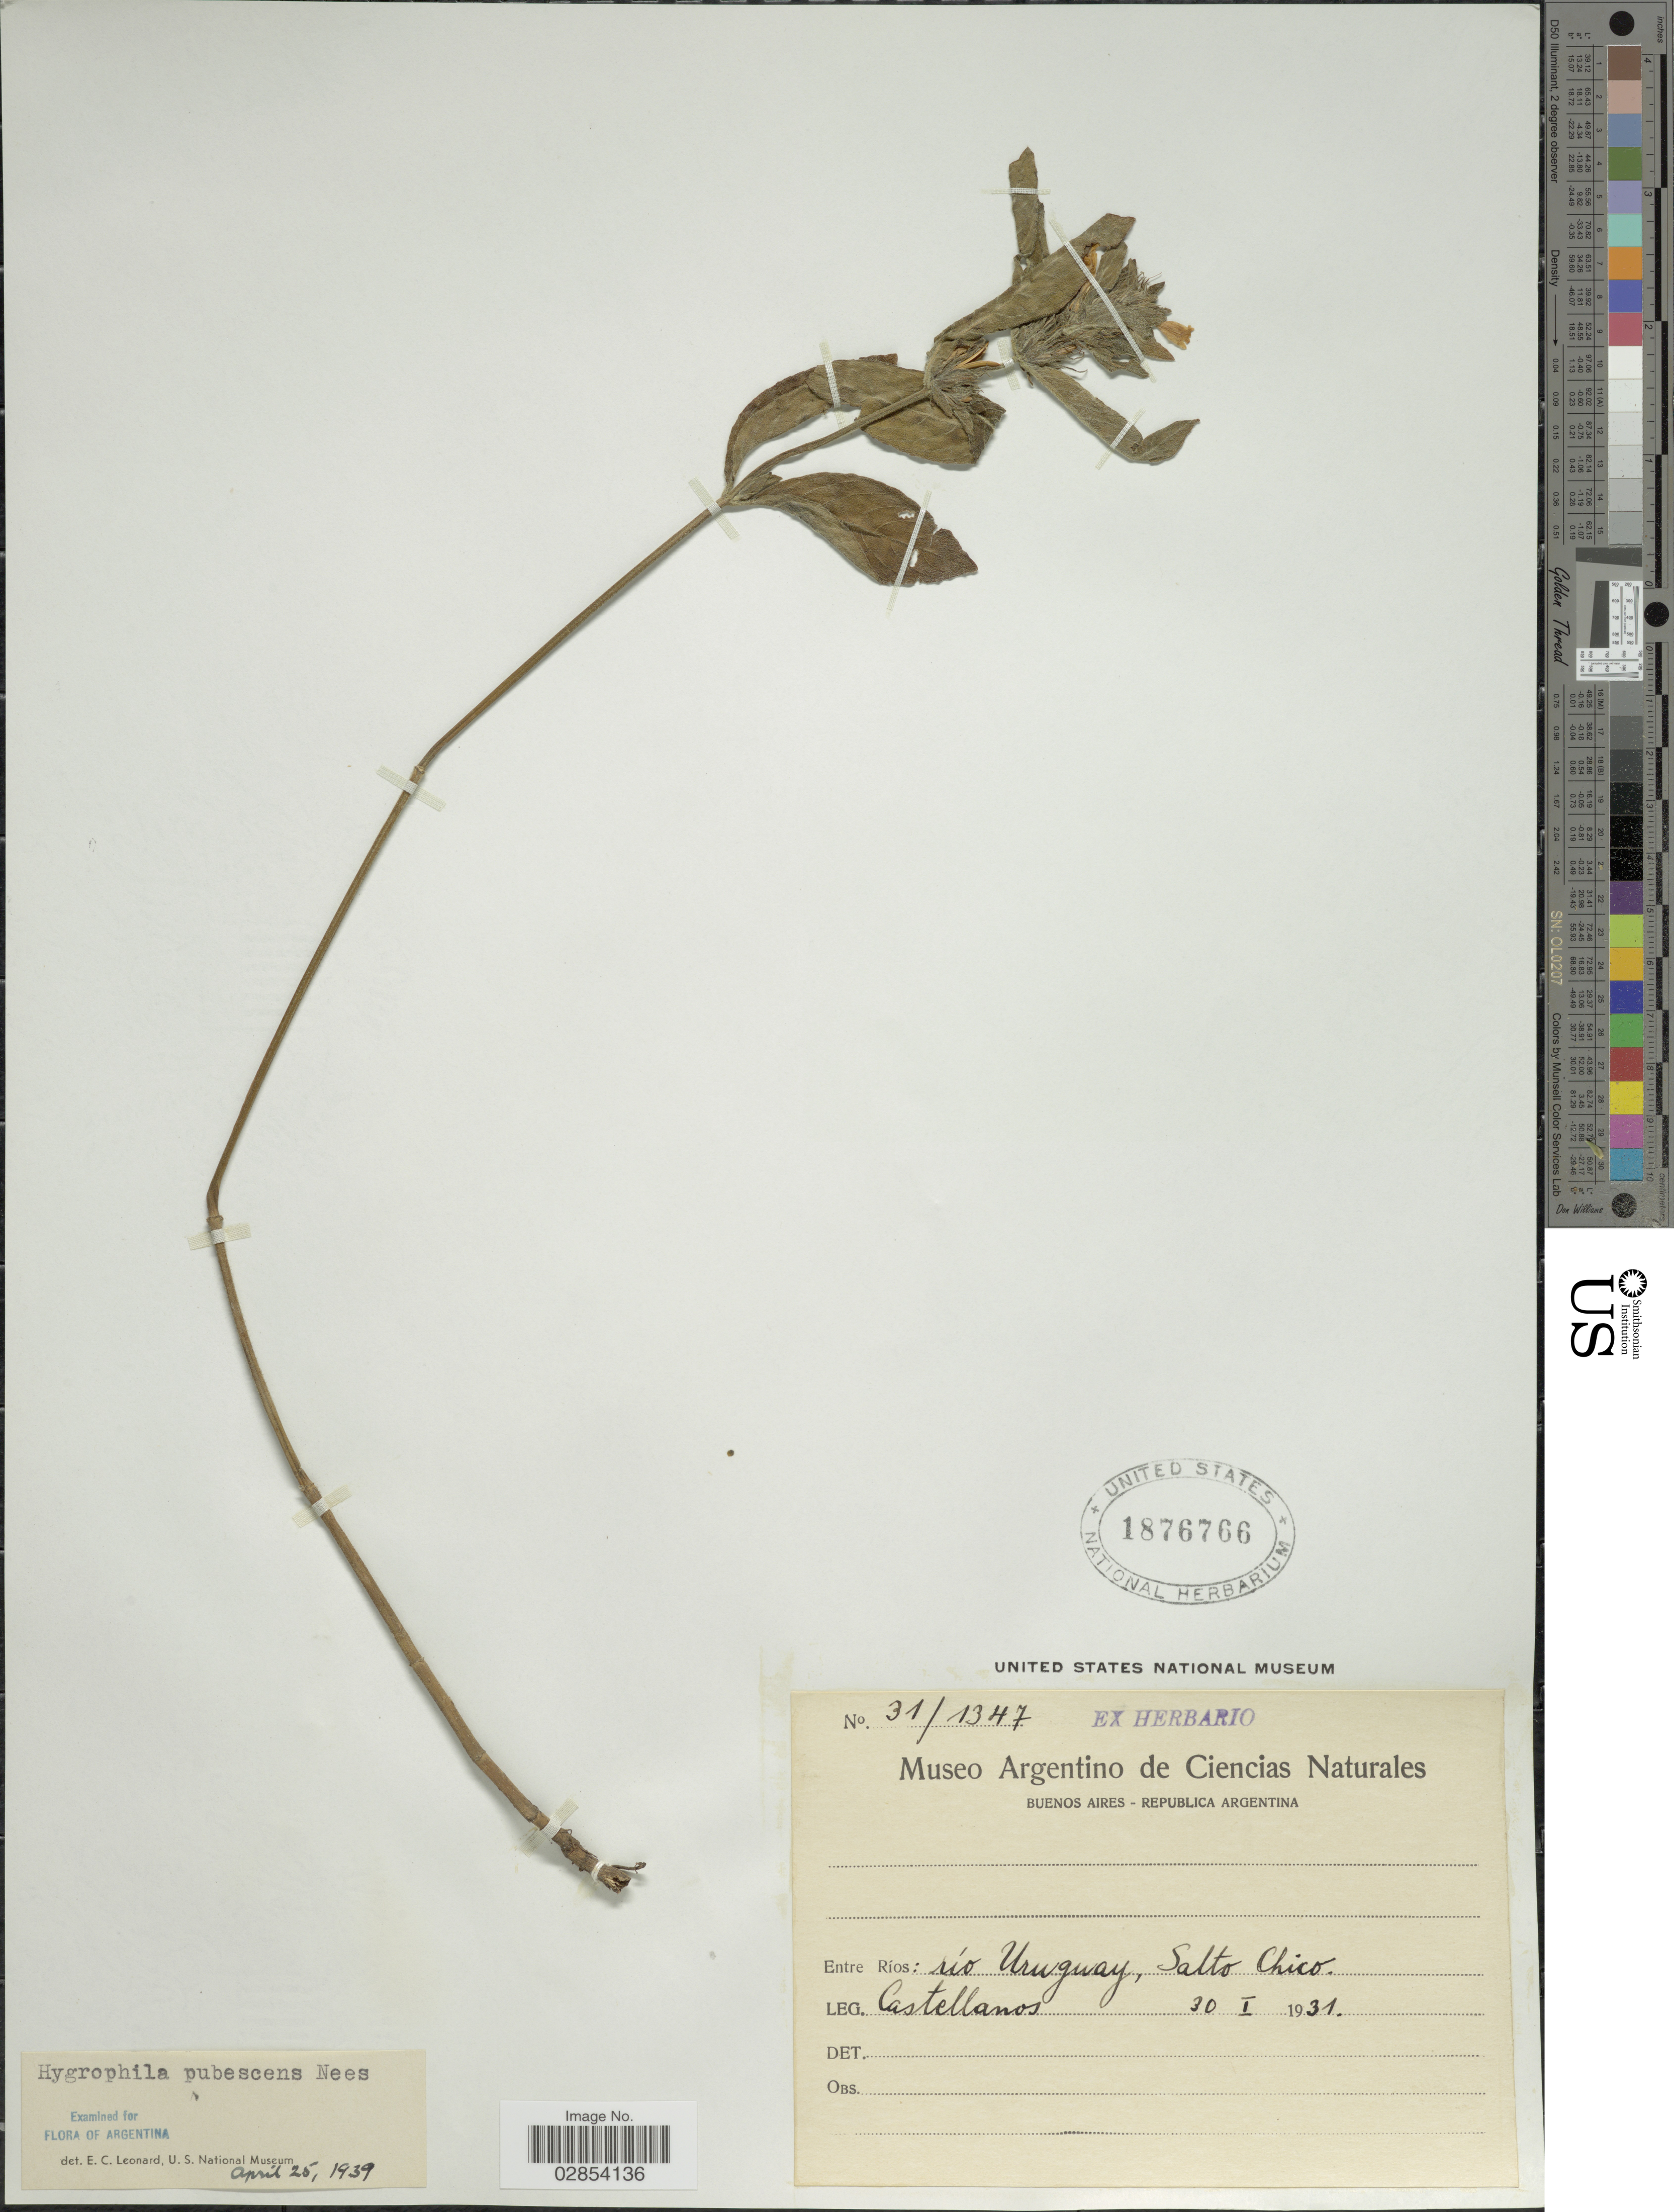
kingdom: Plantae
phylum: Tracheophyta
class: Magnoliopsida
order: Lamiales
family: Acanthaceae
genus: Hygrophila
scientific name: Hygrophila pubescens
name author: Nees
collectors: -- Castellanos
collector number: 31/1347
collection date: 1931-01-30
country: Argentina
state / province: Entre Rios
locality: Río Uruguay, Salto Chico.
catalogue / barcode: US 1876766